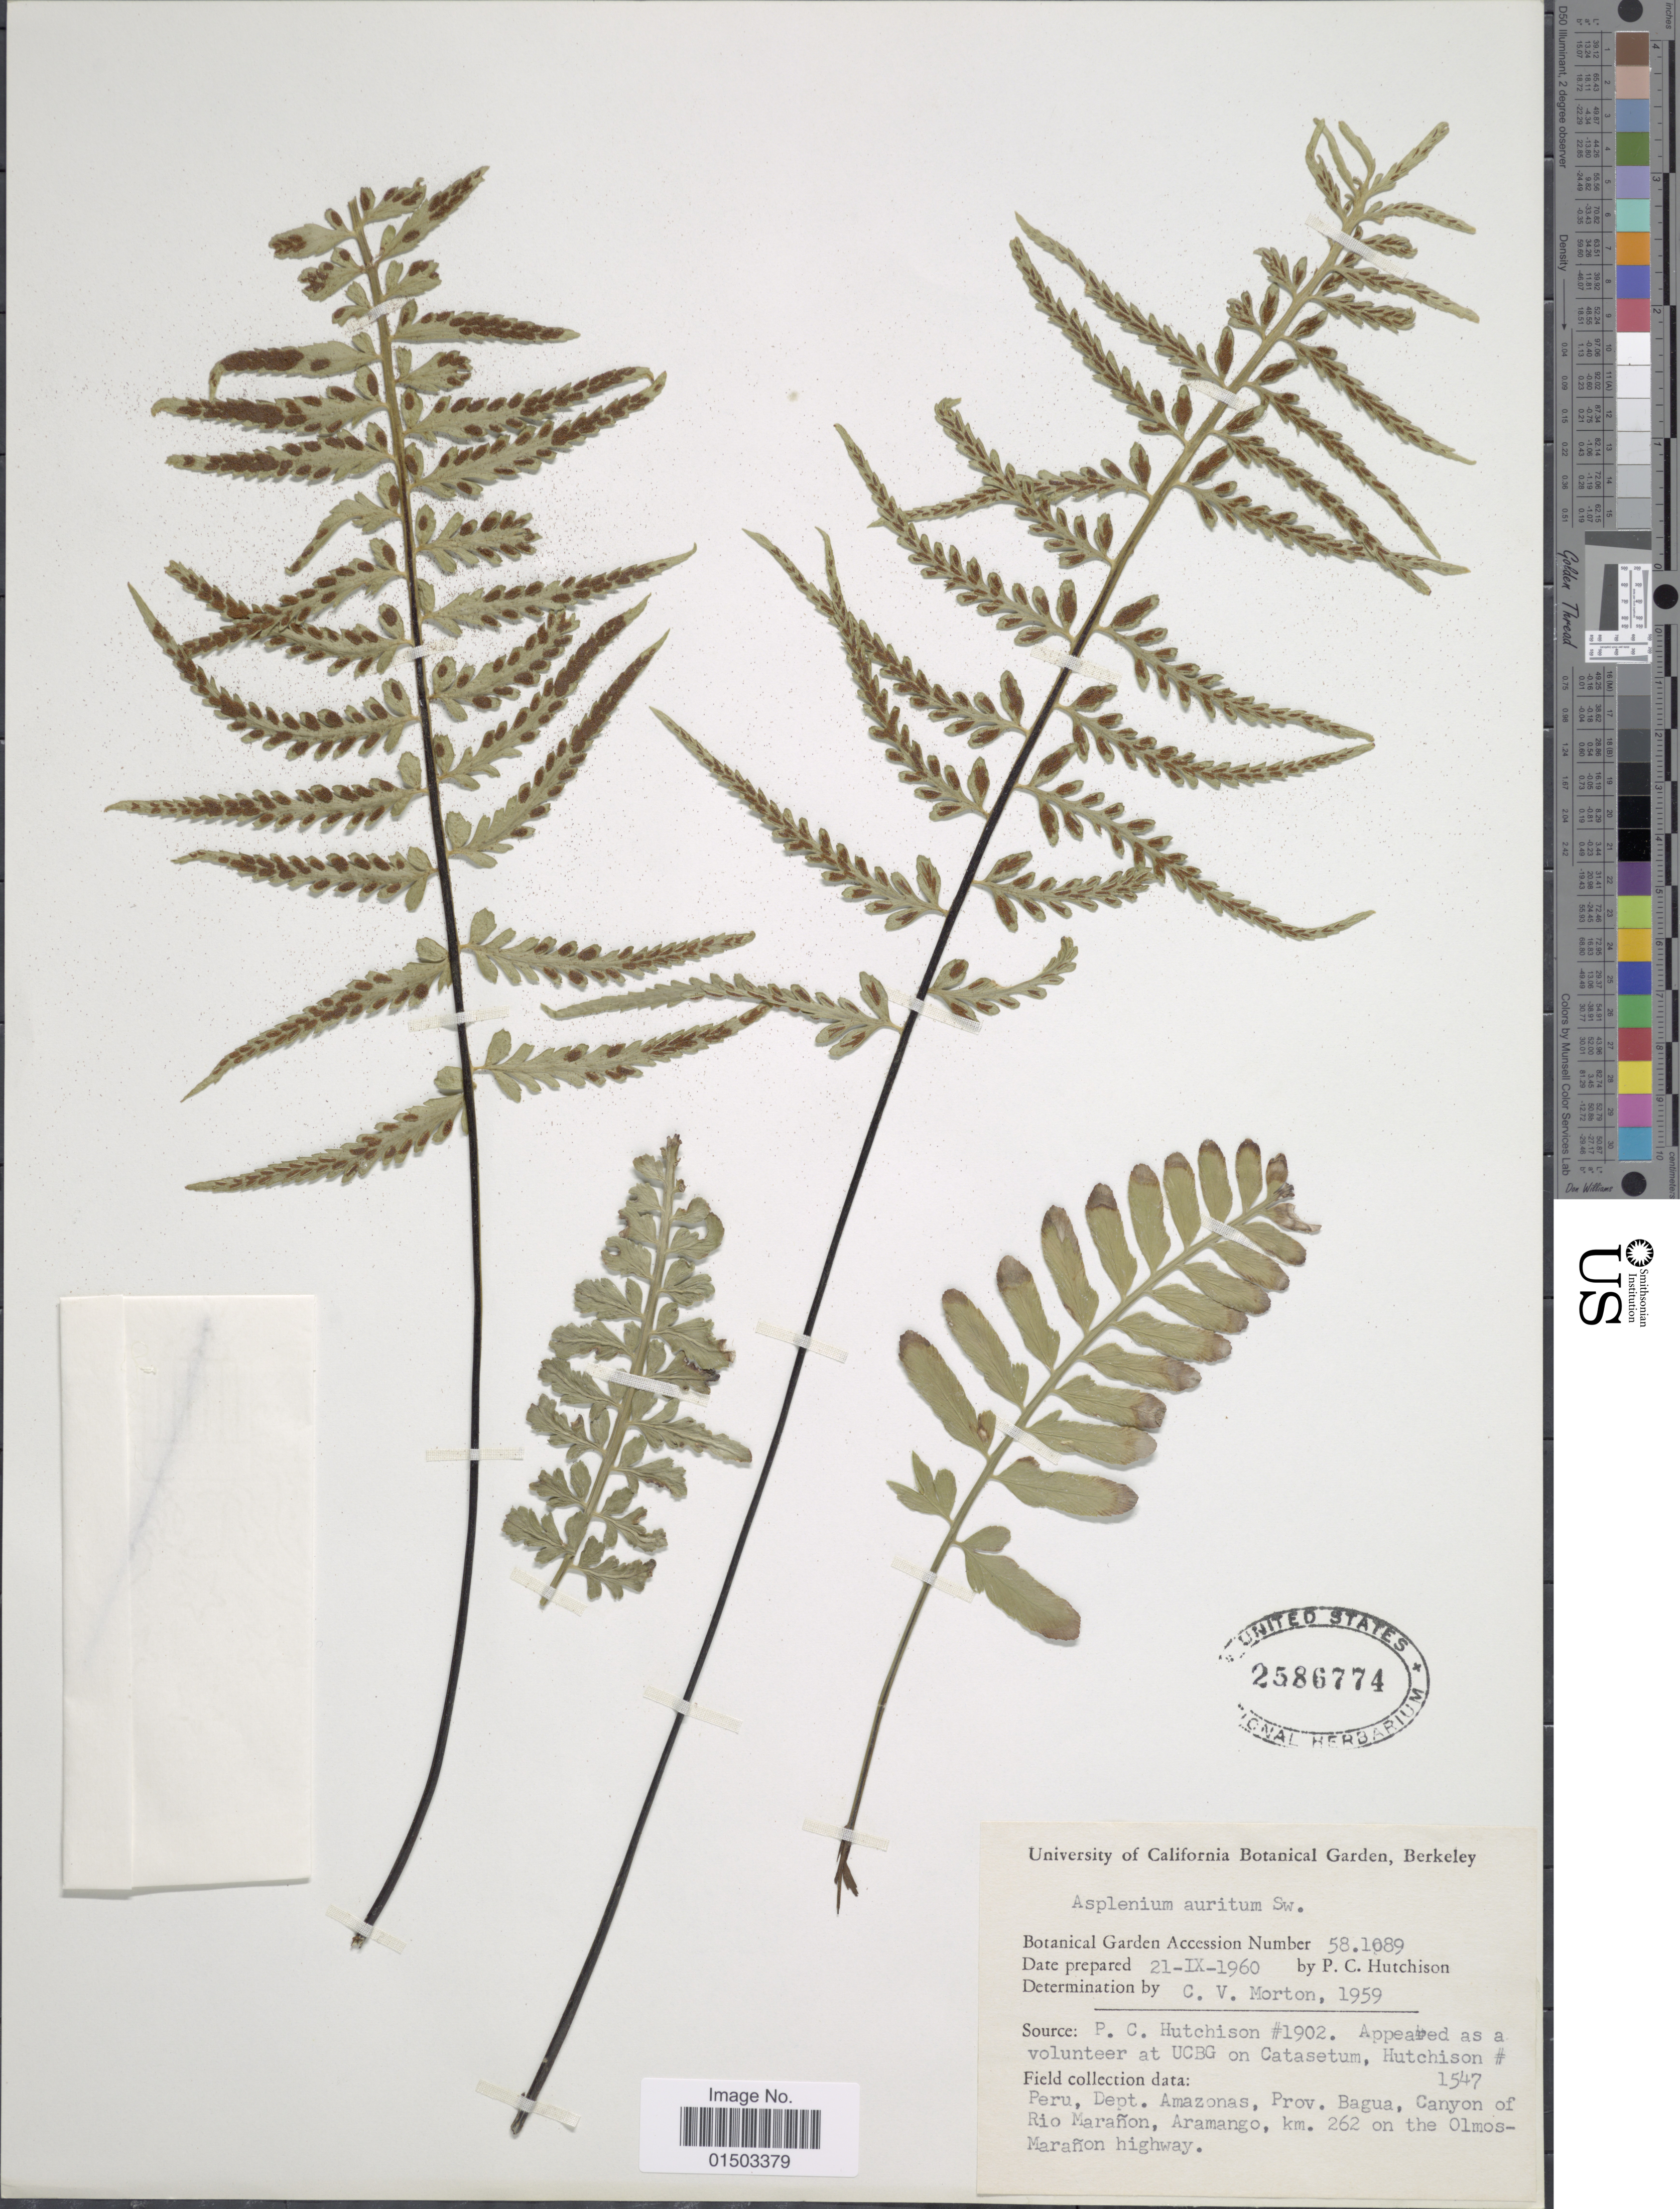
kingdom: Plantae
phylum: Tracheophyta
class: Polypodiopsida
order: Polypodiales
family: Aspleniaceae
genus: Asplenium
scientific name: Asplenium auritum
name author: Sw.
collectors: P. C. Hutchison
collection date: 1960-09-21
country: United States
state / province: California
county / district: Alameda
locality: University of California Botanical Garden, Berkeley.Botanical Garden Accession Number 58.1089.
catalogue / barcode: US 2586774